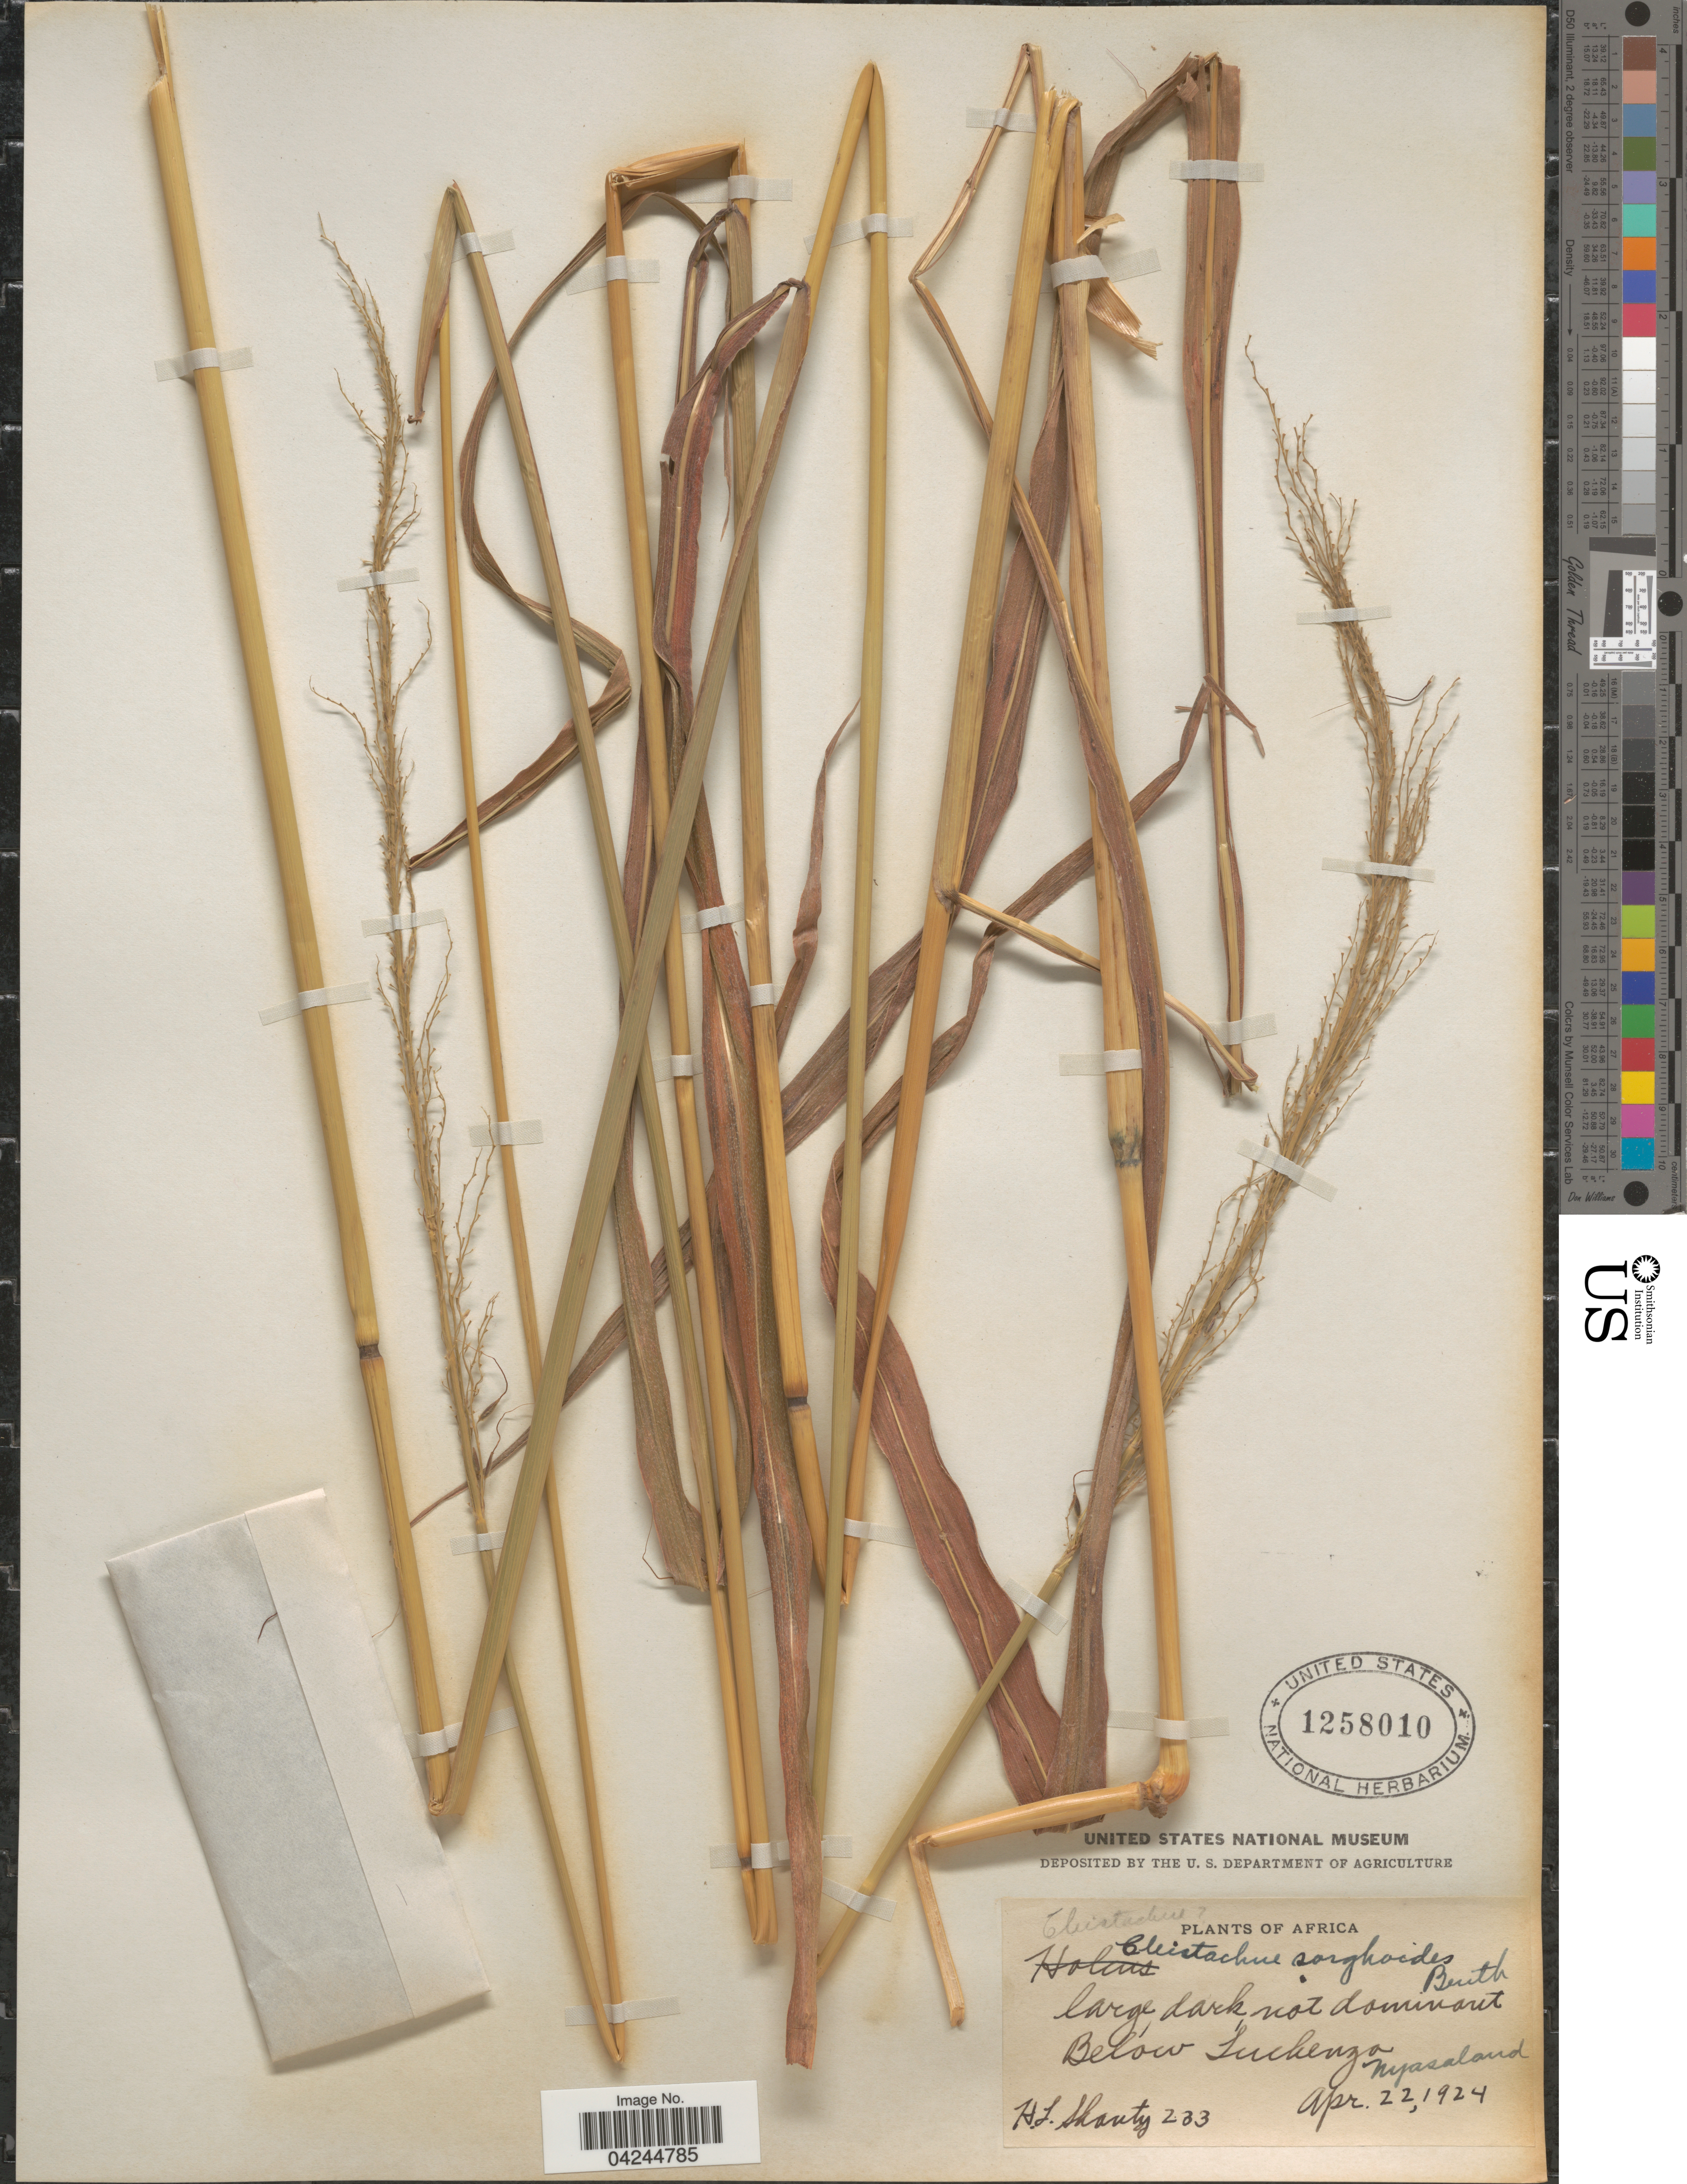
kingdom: Plantae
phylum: Tracheophyta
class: Liliopsida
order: Poales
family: Poaceae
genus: Cleistachne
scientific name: Cleistachne sorghoides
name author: Benth.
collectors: H. Shantz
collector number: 233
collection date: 1924-04-22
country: Malawi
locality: Below Luchenza Nyasaland.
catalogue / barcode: US 1258010